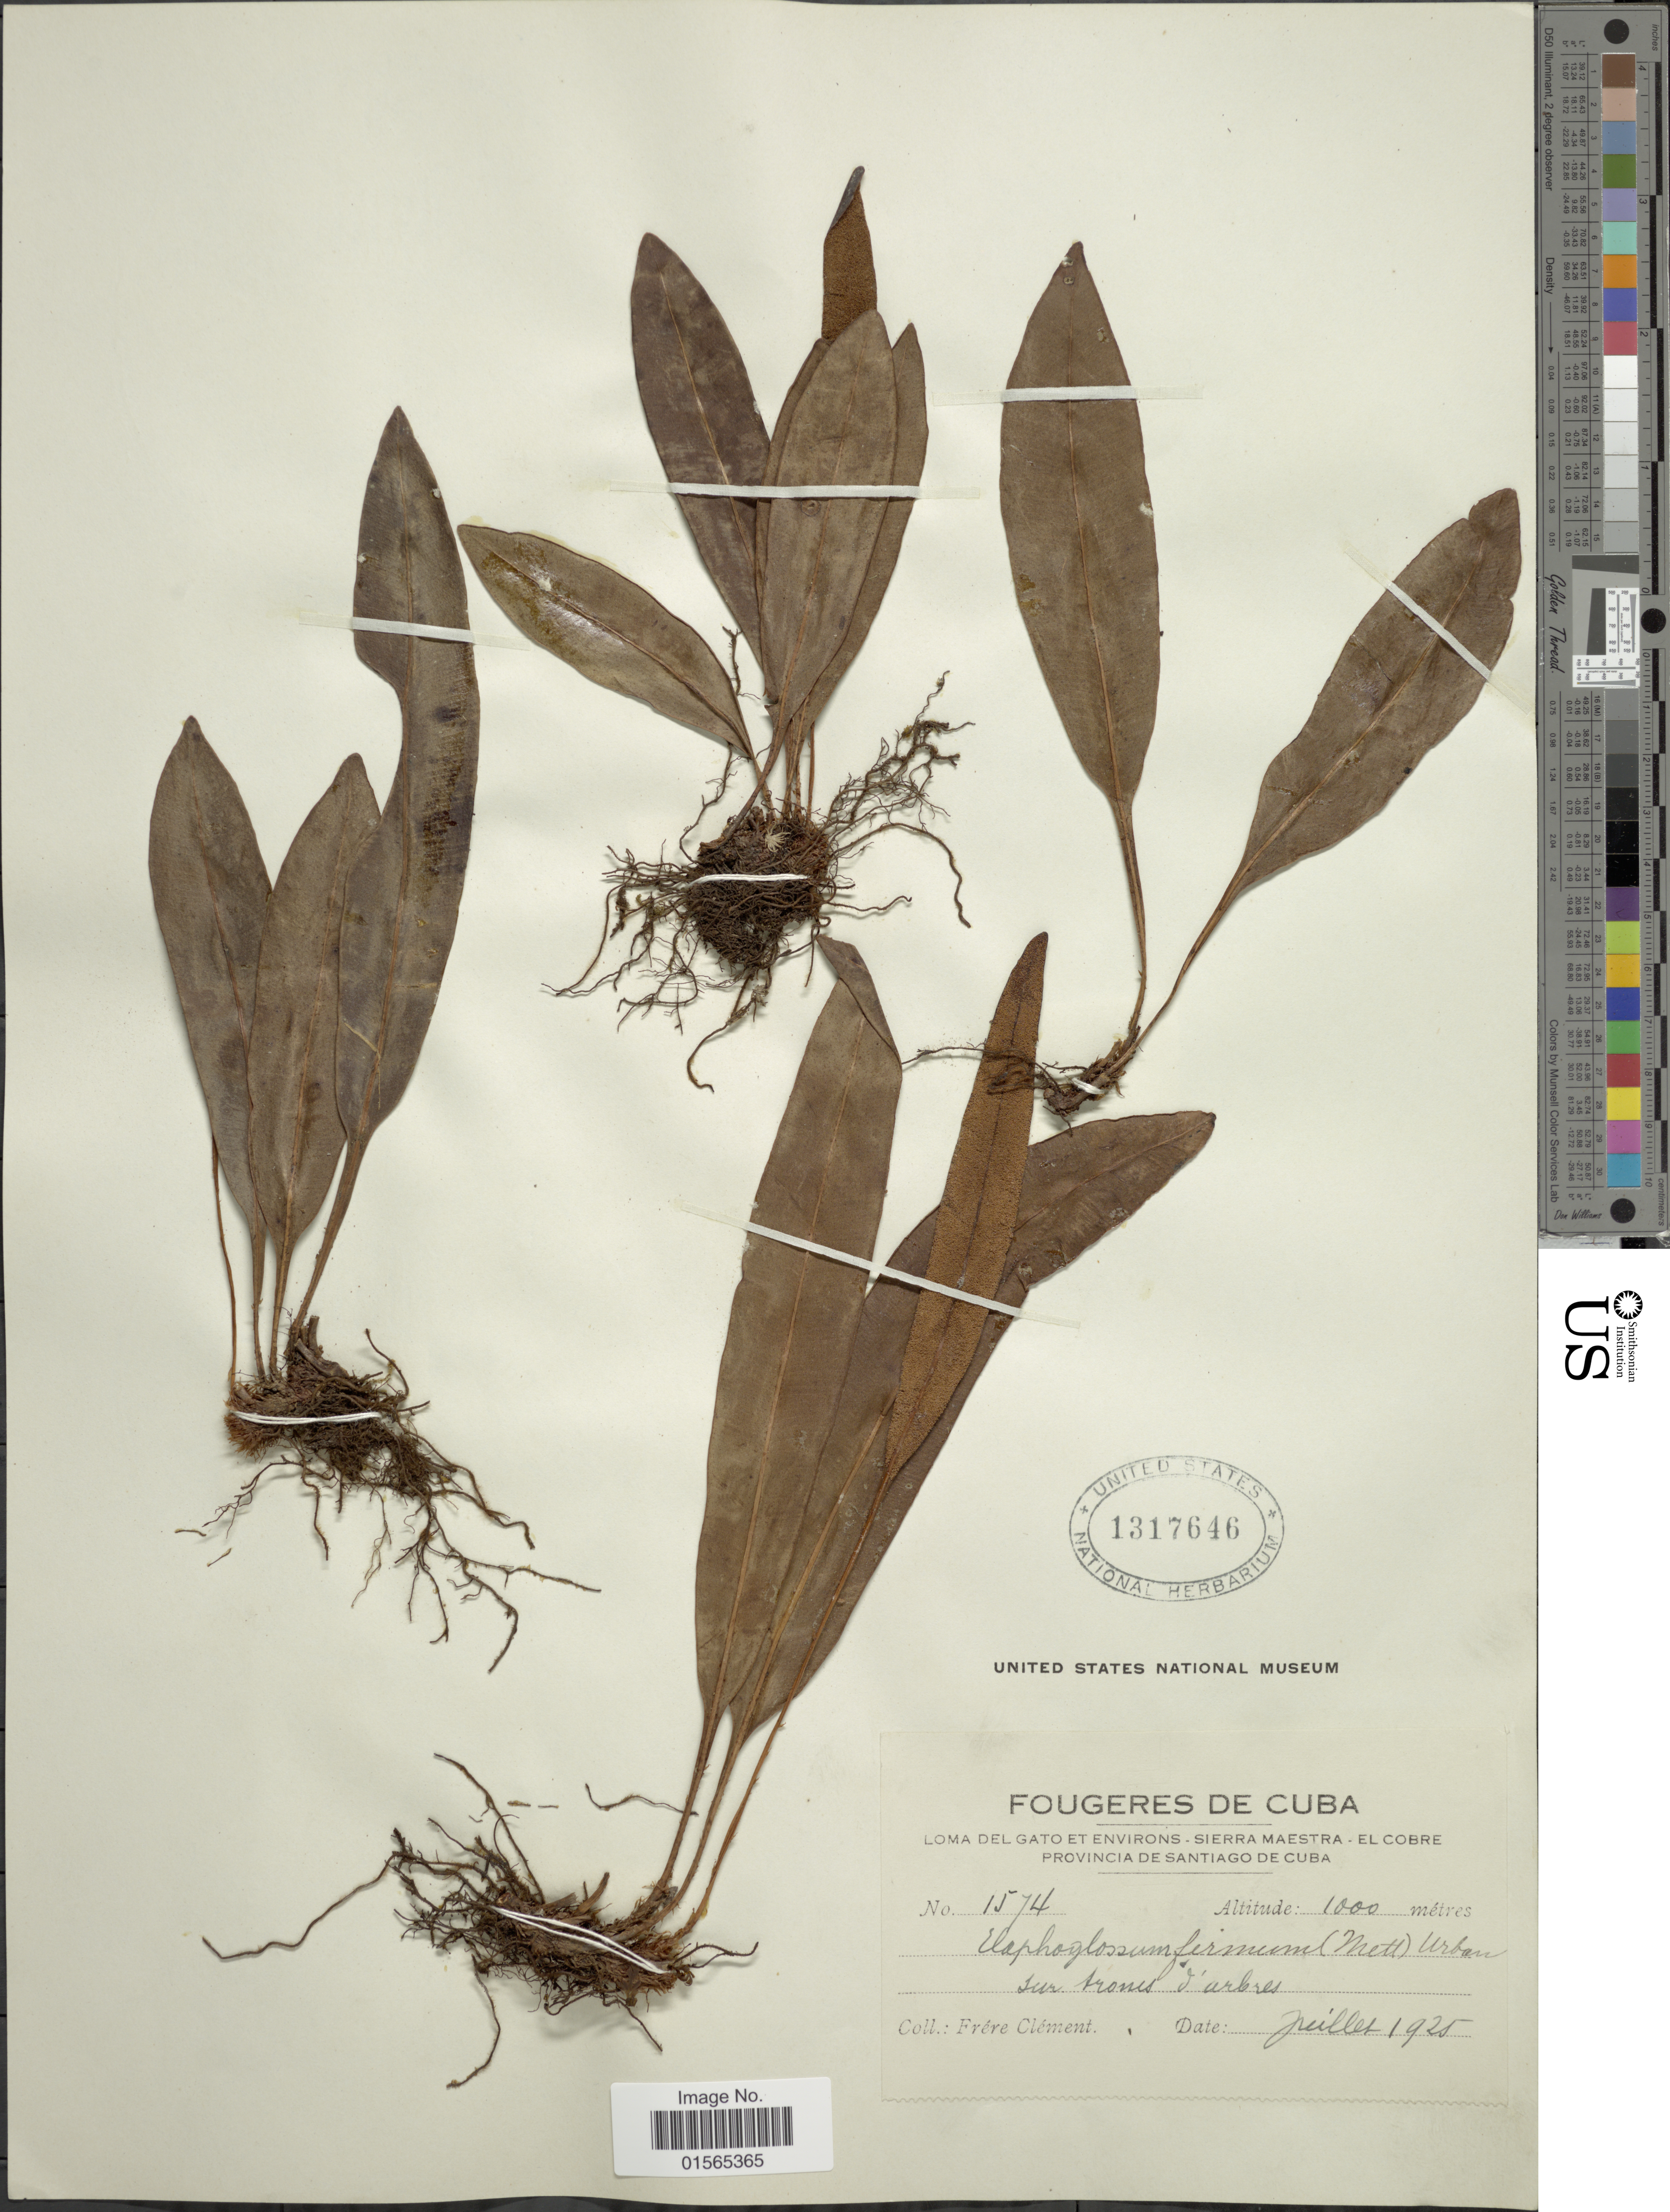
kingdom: Plantae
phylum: Tracheophyta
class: Polypodiopsida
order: Polypodiales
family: Dryopteridaceae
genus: Elaphoglossum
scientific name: Elaphoglossum firmum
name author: (Mett.) Urb.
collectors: B. Clement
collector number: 1574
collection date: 1925-07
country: Cuba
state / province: Santiago de Cuba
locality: Loma del Gato et environs, Sierra Meastra, El Cobre, sur troncs d'abres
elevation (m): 1000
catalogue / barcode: US 1317646